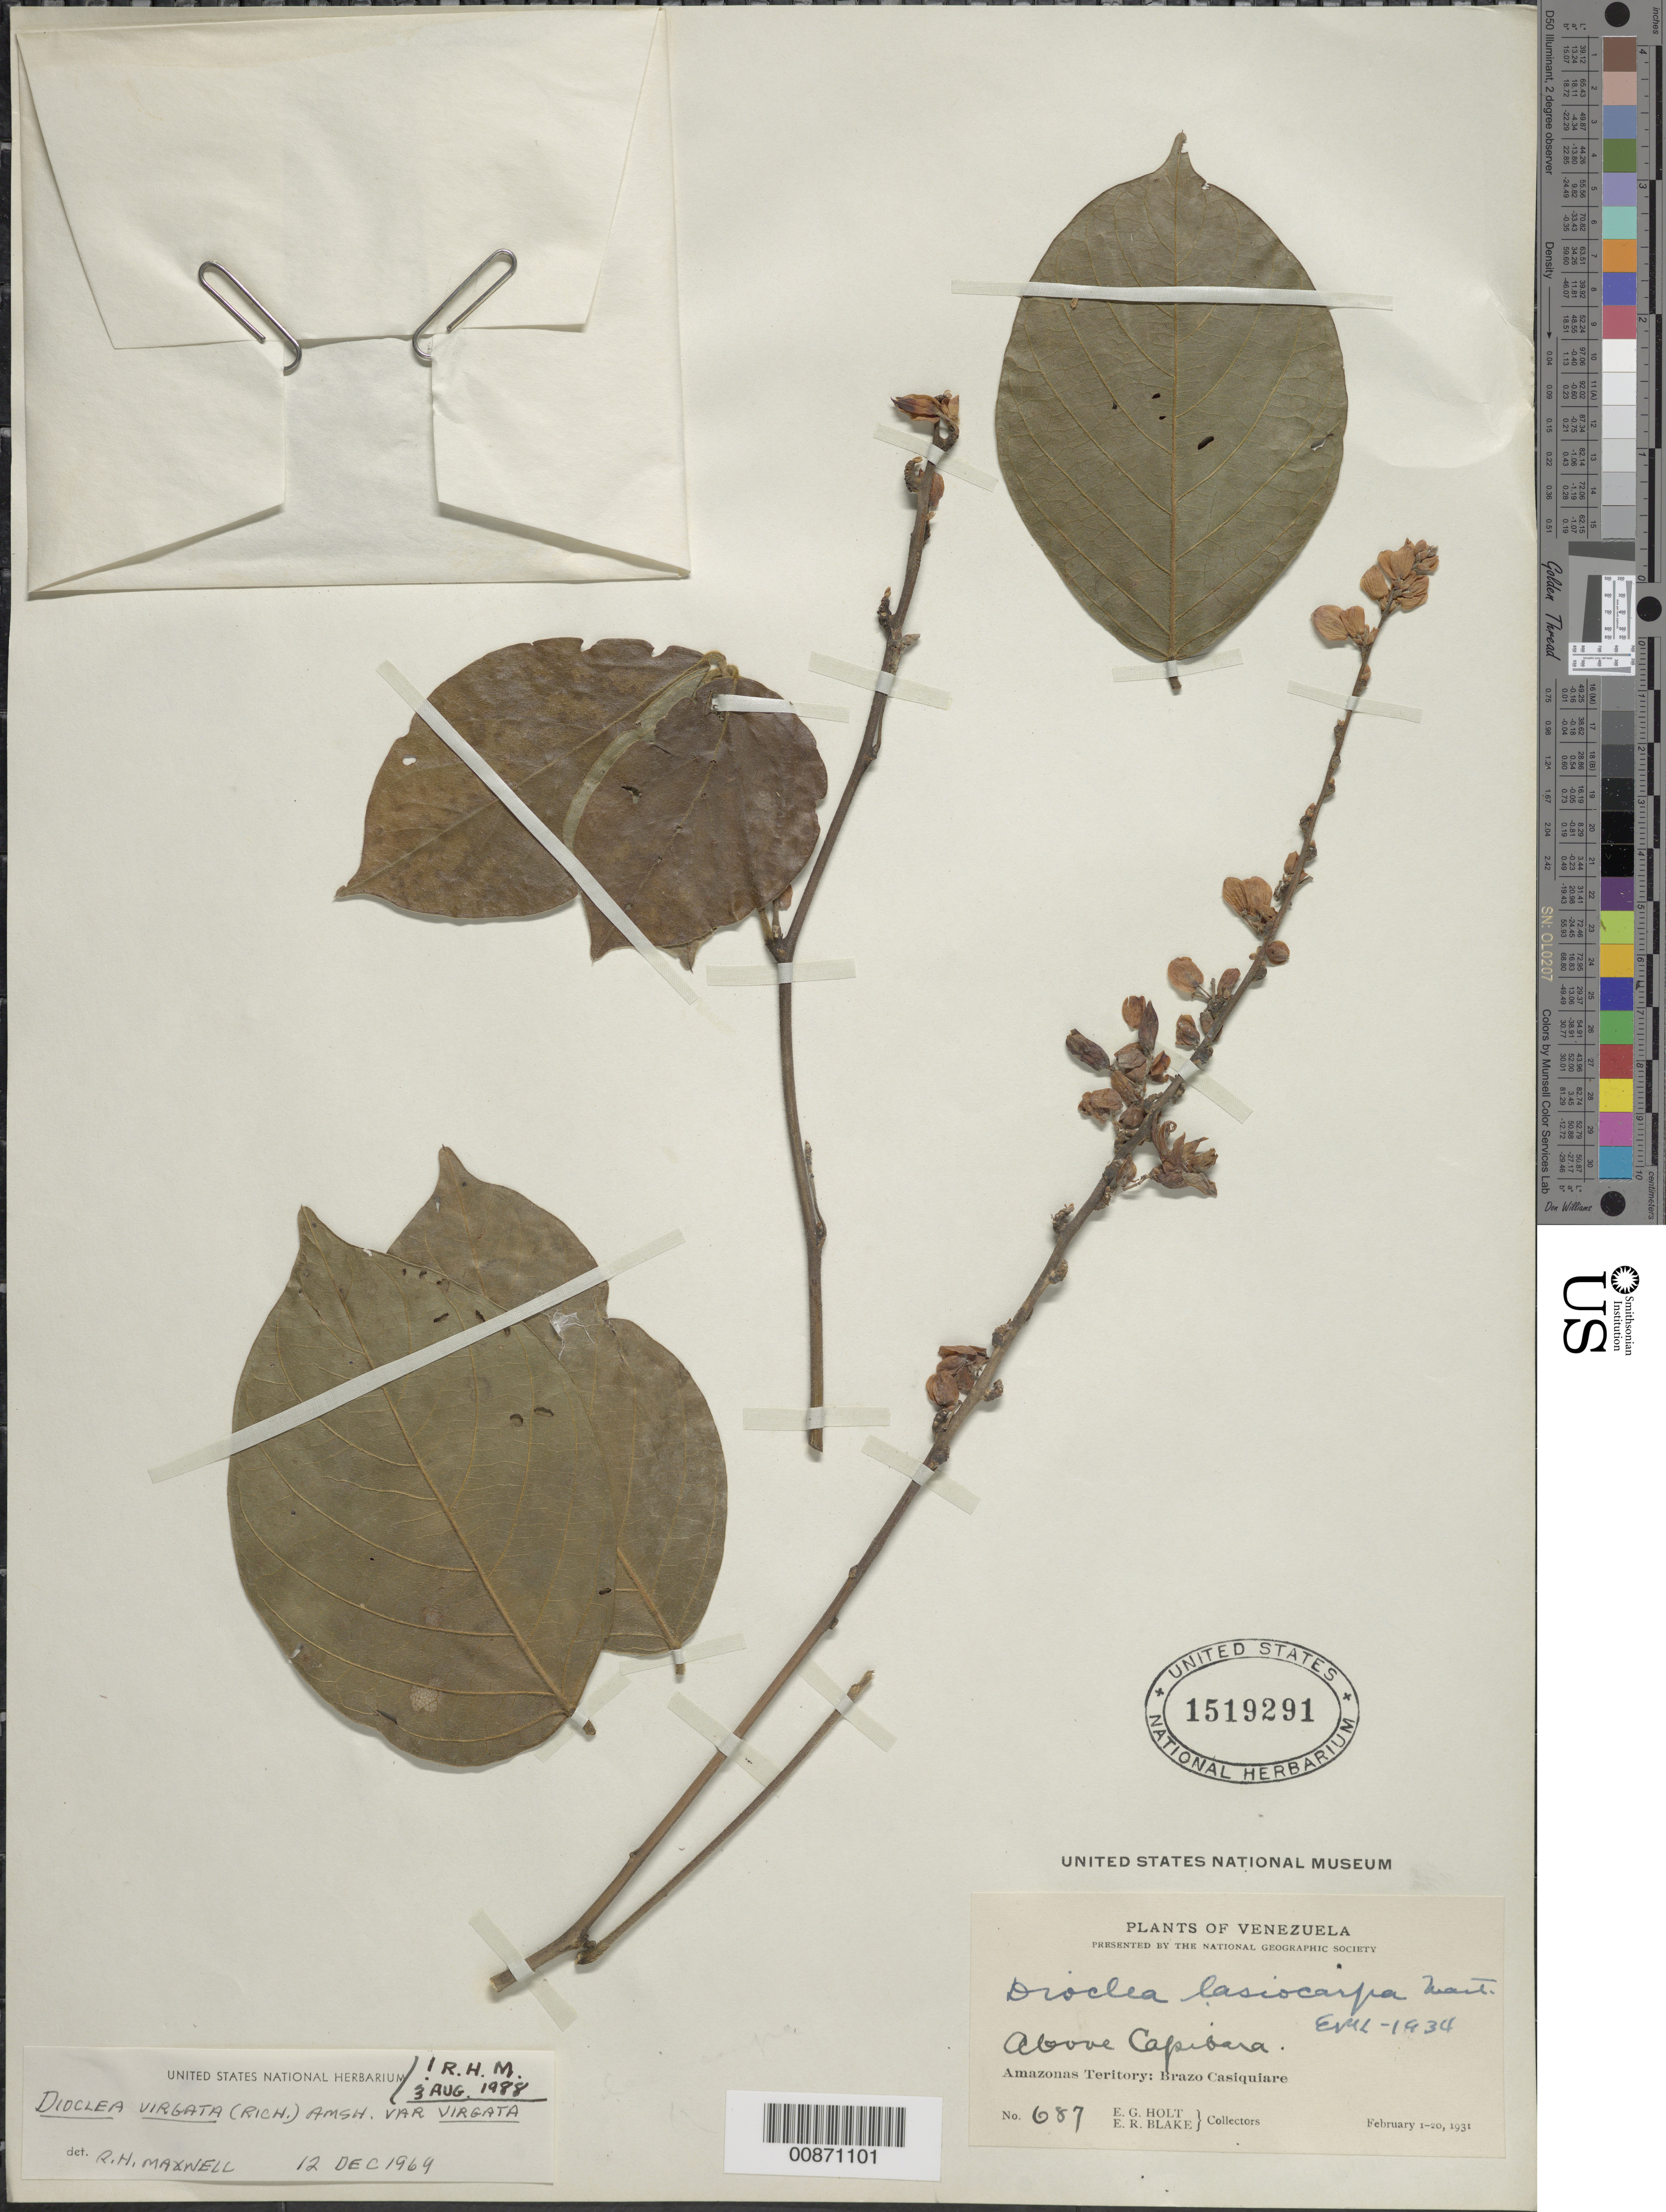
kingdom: Plantae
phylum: Tracheophyta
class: Magnoliopsida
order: Fabales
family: Fabaceae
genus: Dioclea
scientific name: Dioclea virgata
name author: (Rich.) Amshoff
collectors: E. Holt & E. R. Blake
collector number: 687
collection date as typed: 1-Feb-31 to 20-Feb-31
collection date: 1931-02-01/1931-02-20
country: Venezuela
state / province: Amazonas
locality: Brazo Casiquiare, above Capibara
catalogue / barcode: US 1519291